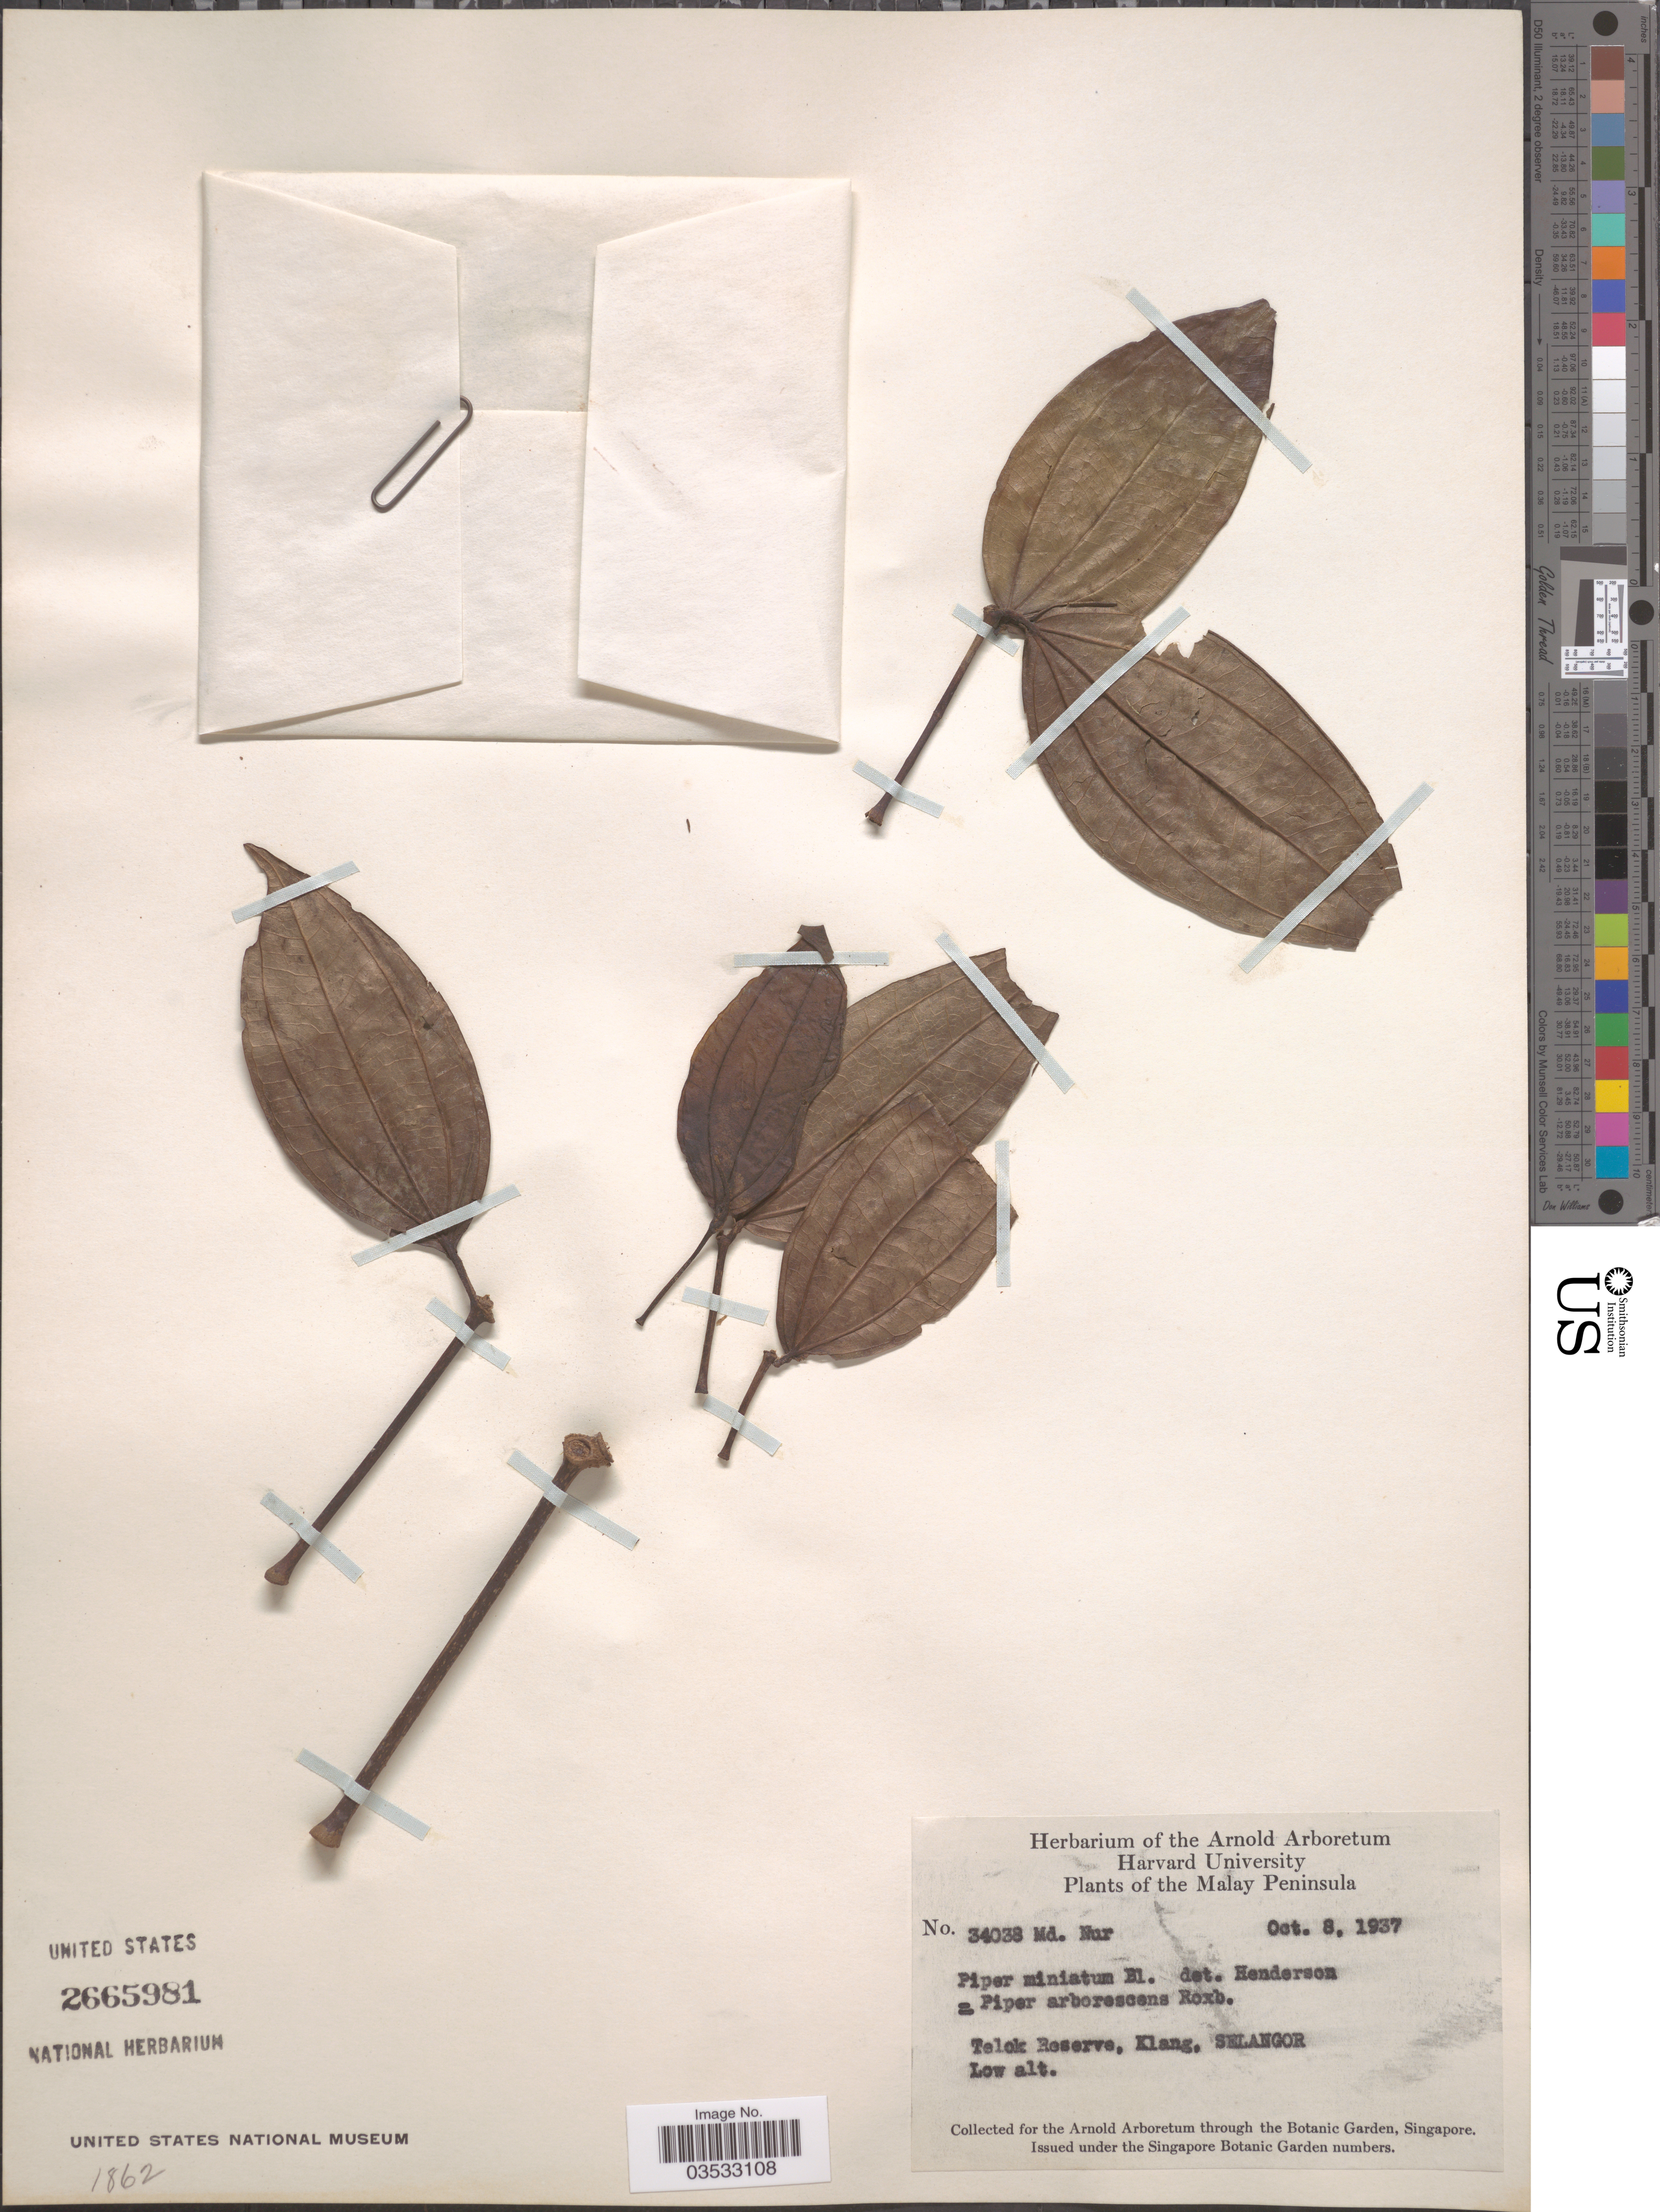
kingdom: Plantae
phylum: Tracheophyta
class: Magnoliopsida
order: Piperales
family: Piperaceae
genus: Piper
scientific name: Piper miniatum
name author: Blume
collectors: M. Nur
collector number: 34038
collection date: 1937-10-08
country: Malaysia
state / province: Selangor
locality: The Malay Peninsula. Telok Reserve, Klang, Selangor.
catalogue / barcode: US 2665981